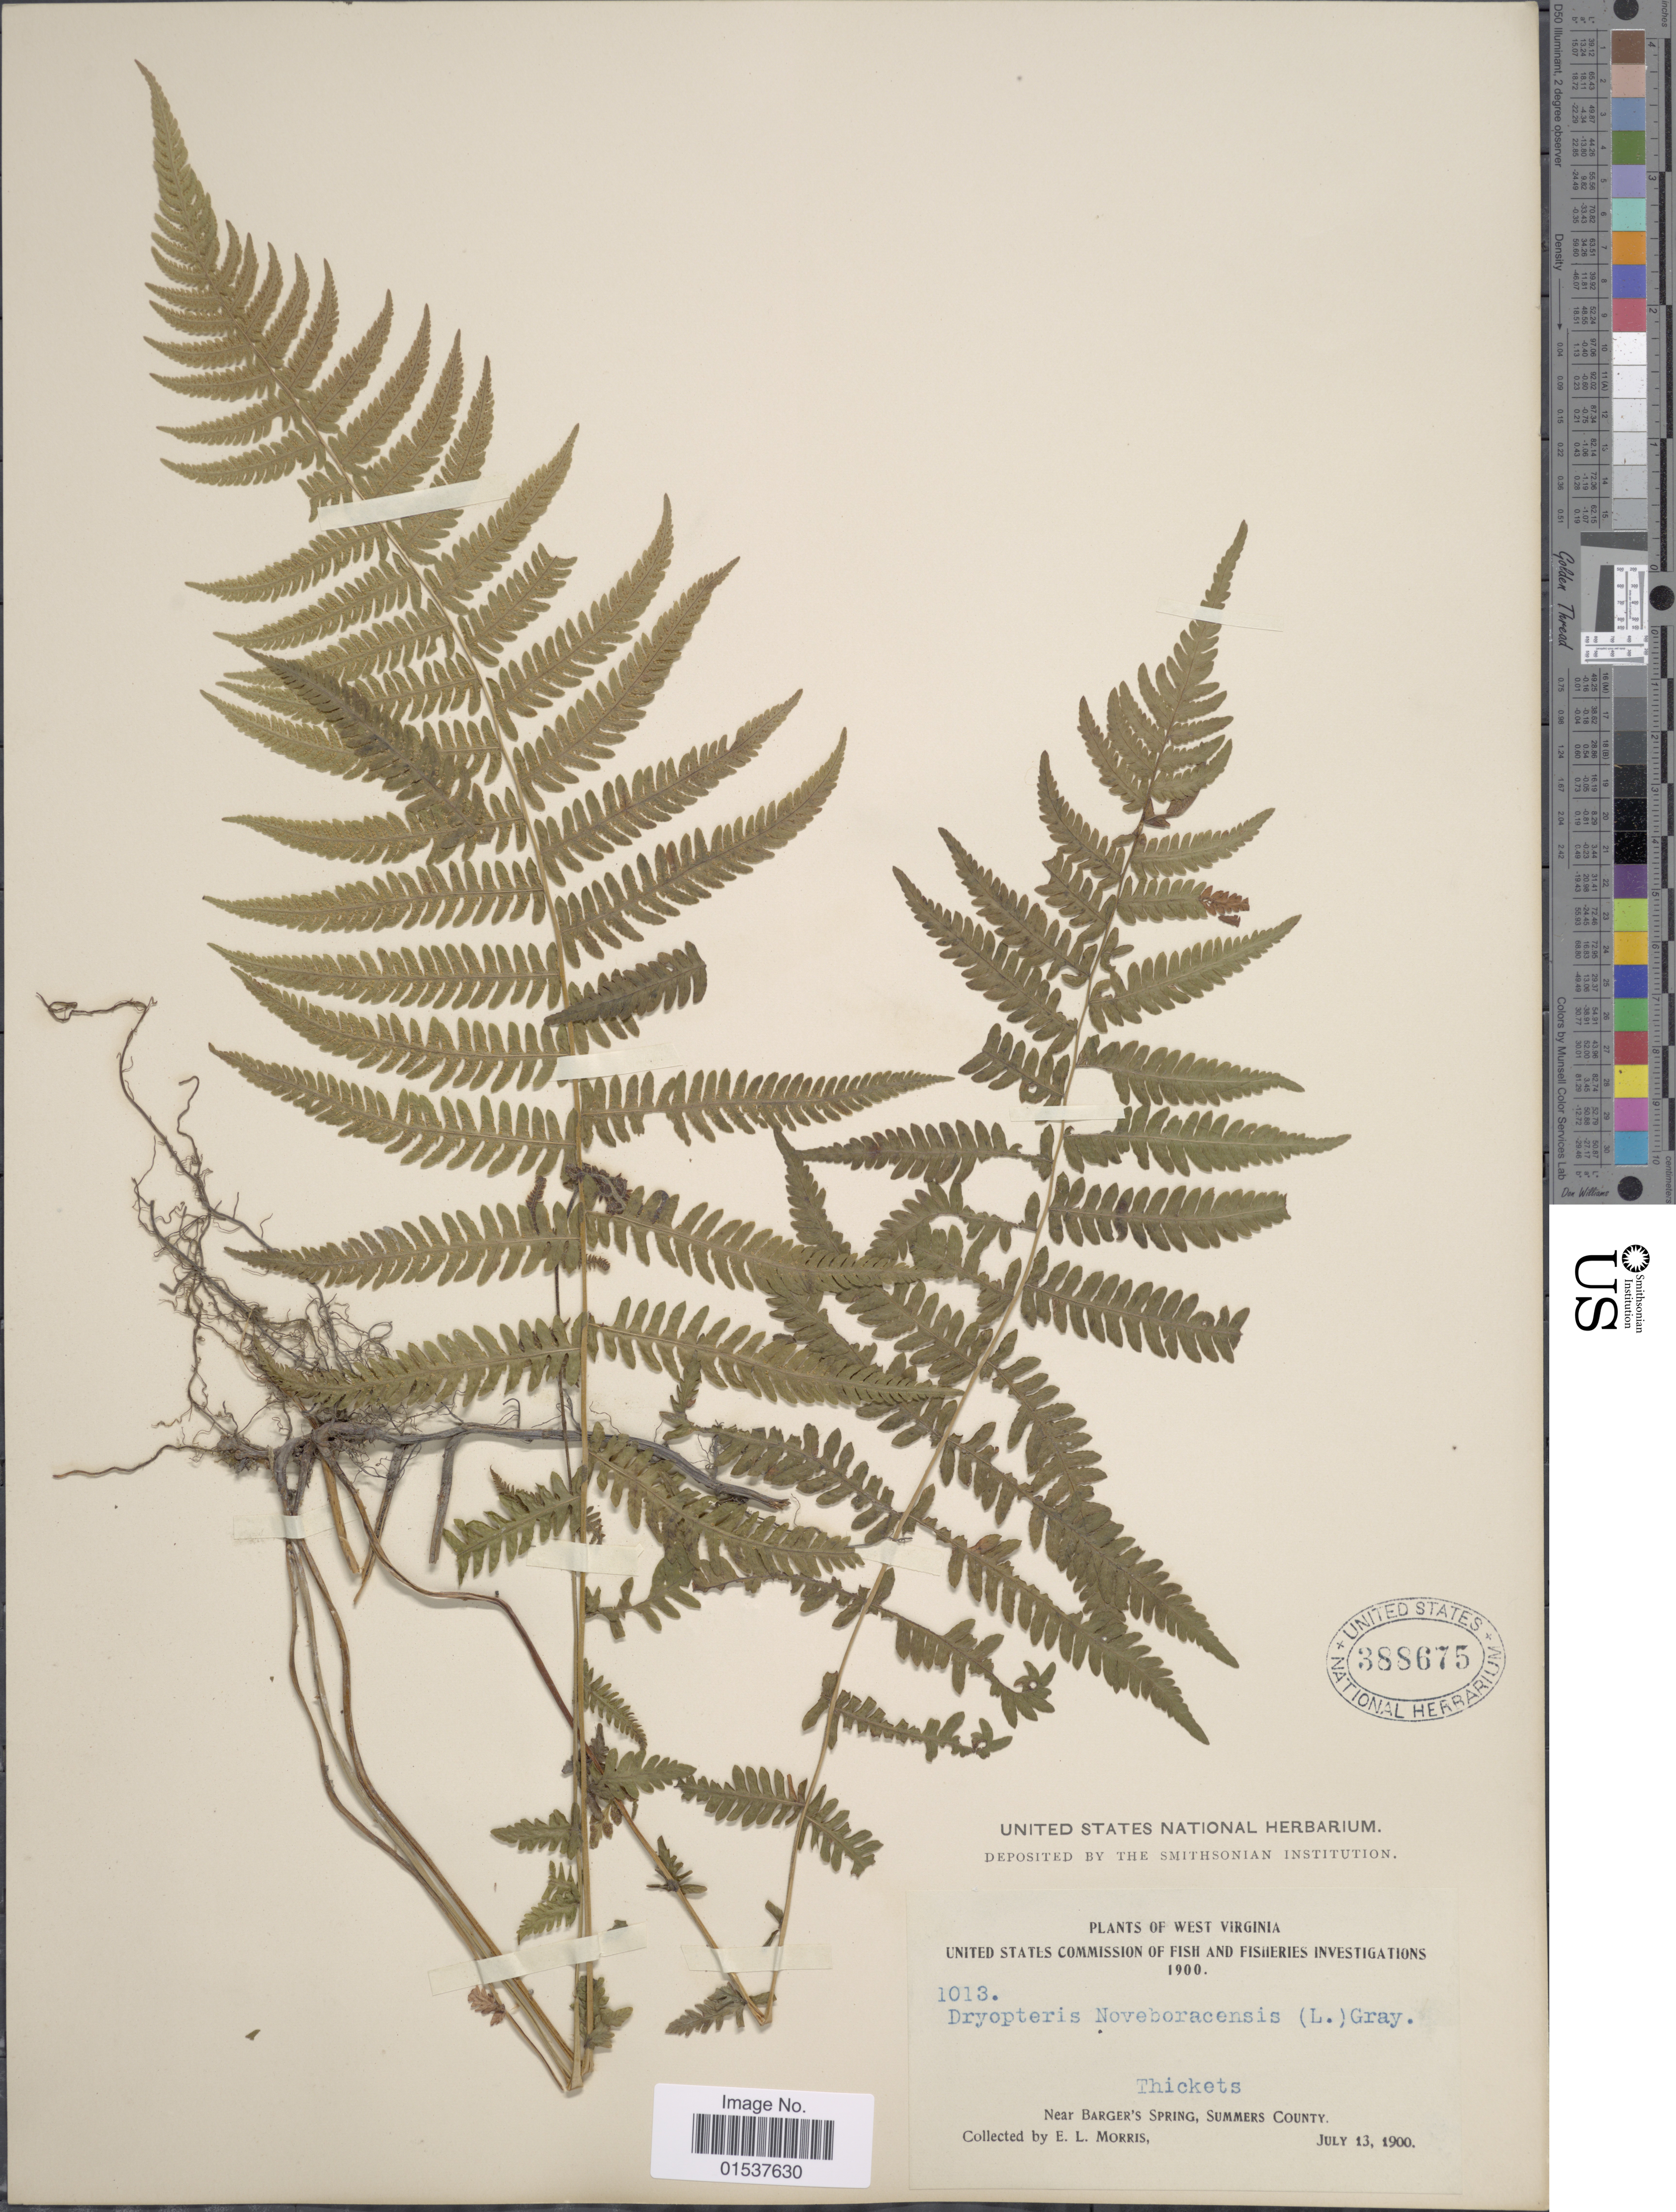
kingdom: Plantae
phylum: Tracheophyta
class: Polypodiopsida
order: Polypodiales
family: Thelypteridaceae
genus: Parathelypteris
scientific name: Parathelypteris noveboracensis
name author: (L.) Ching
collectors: E. Morris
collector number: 1013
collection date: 1900-07-13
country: United States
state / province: West Virginia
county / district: Summers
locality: Near Barger's Spring, Summers County.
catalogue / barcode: US 388675